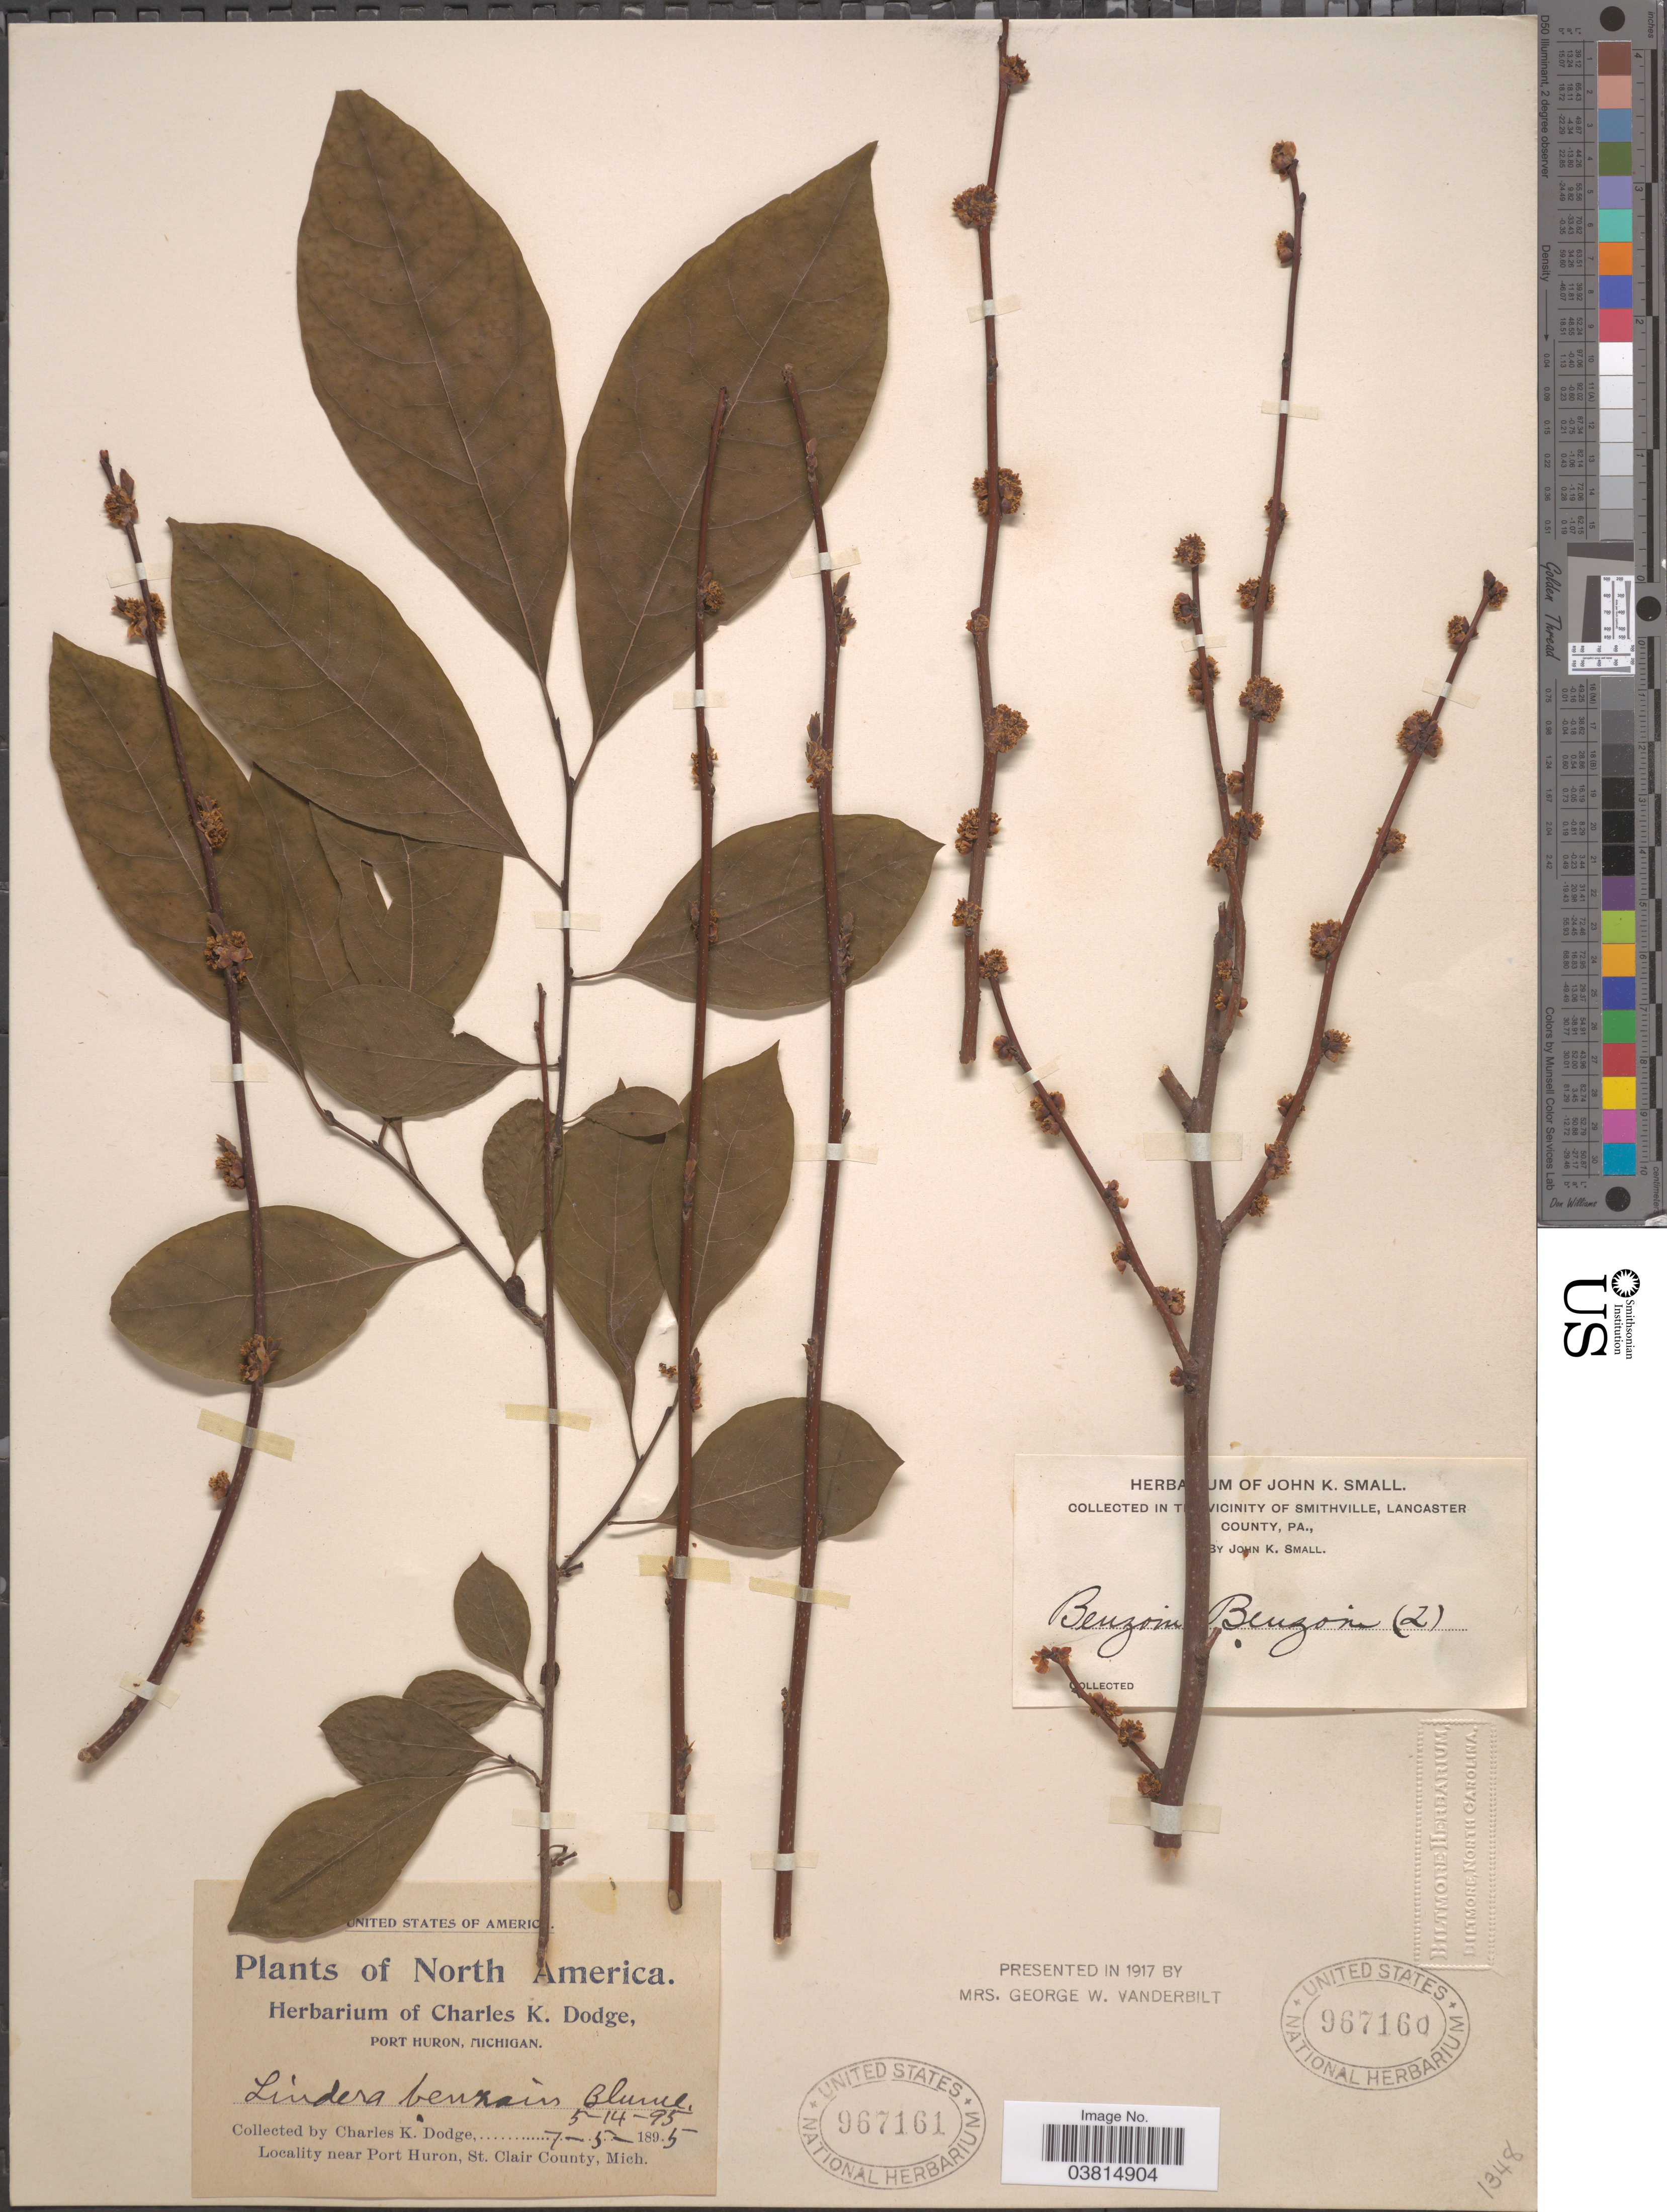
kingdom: Plantae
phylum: Tracheophyta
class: Magnoliopsida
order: Laurales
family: Lauraceae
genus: Lindera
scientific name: Lindera benzoin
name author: (L.) Blume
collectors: C. K. Dodge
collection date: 1895-05-14/1895-07-05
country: United States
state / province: Michigan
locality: Near Port Huron, St. Clair County.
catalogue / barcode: US 967161